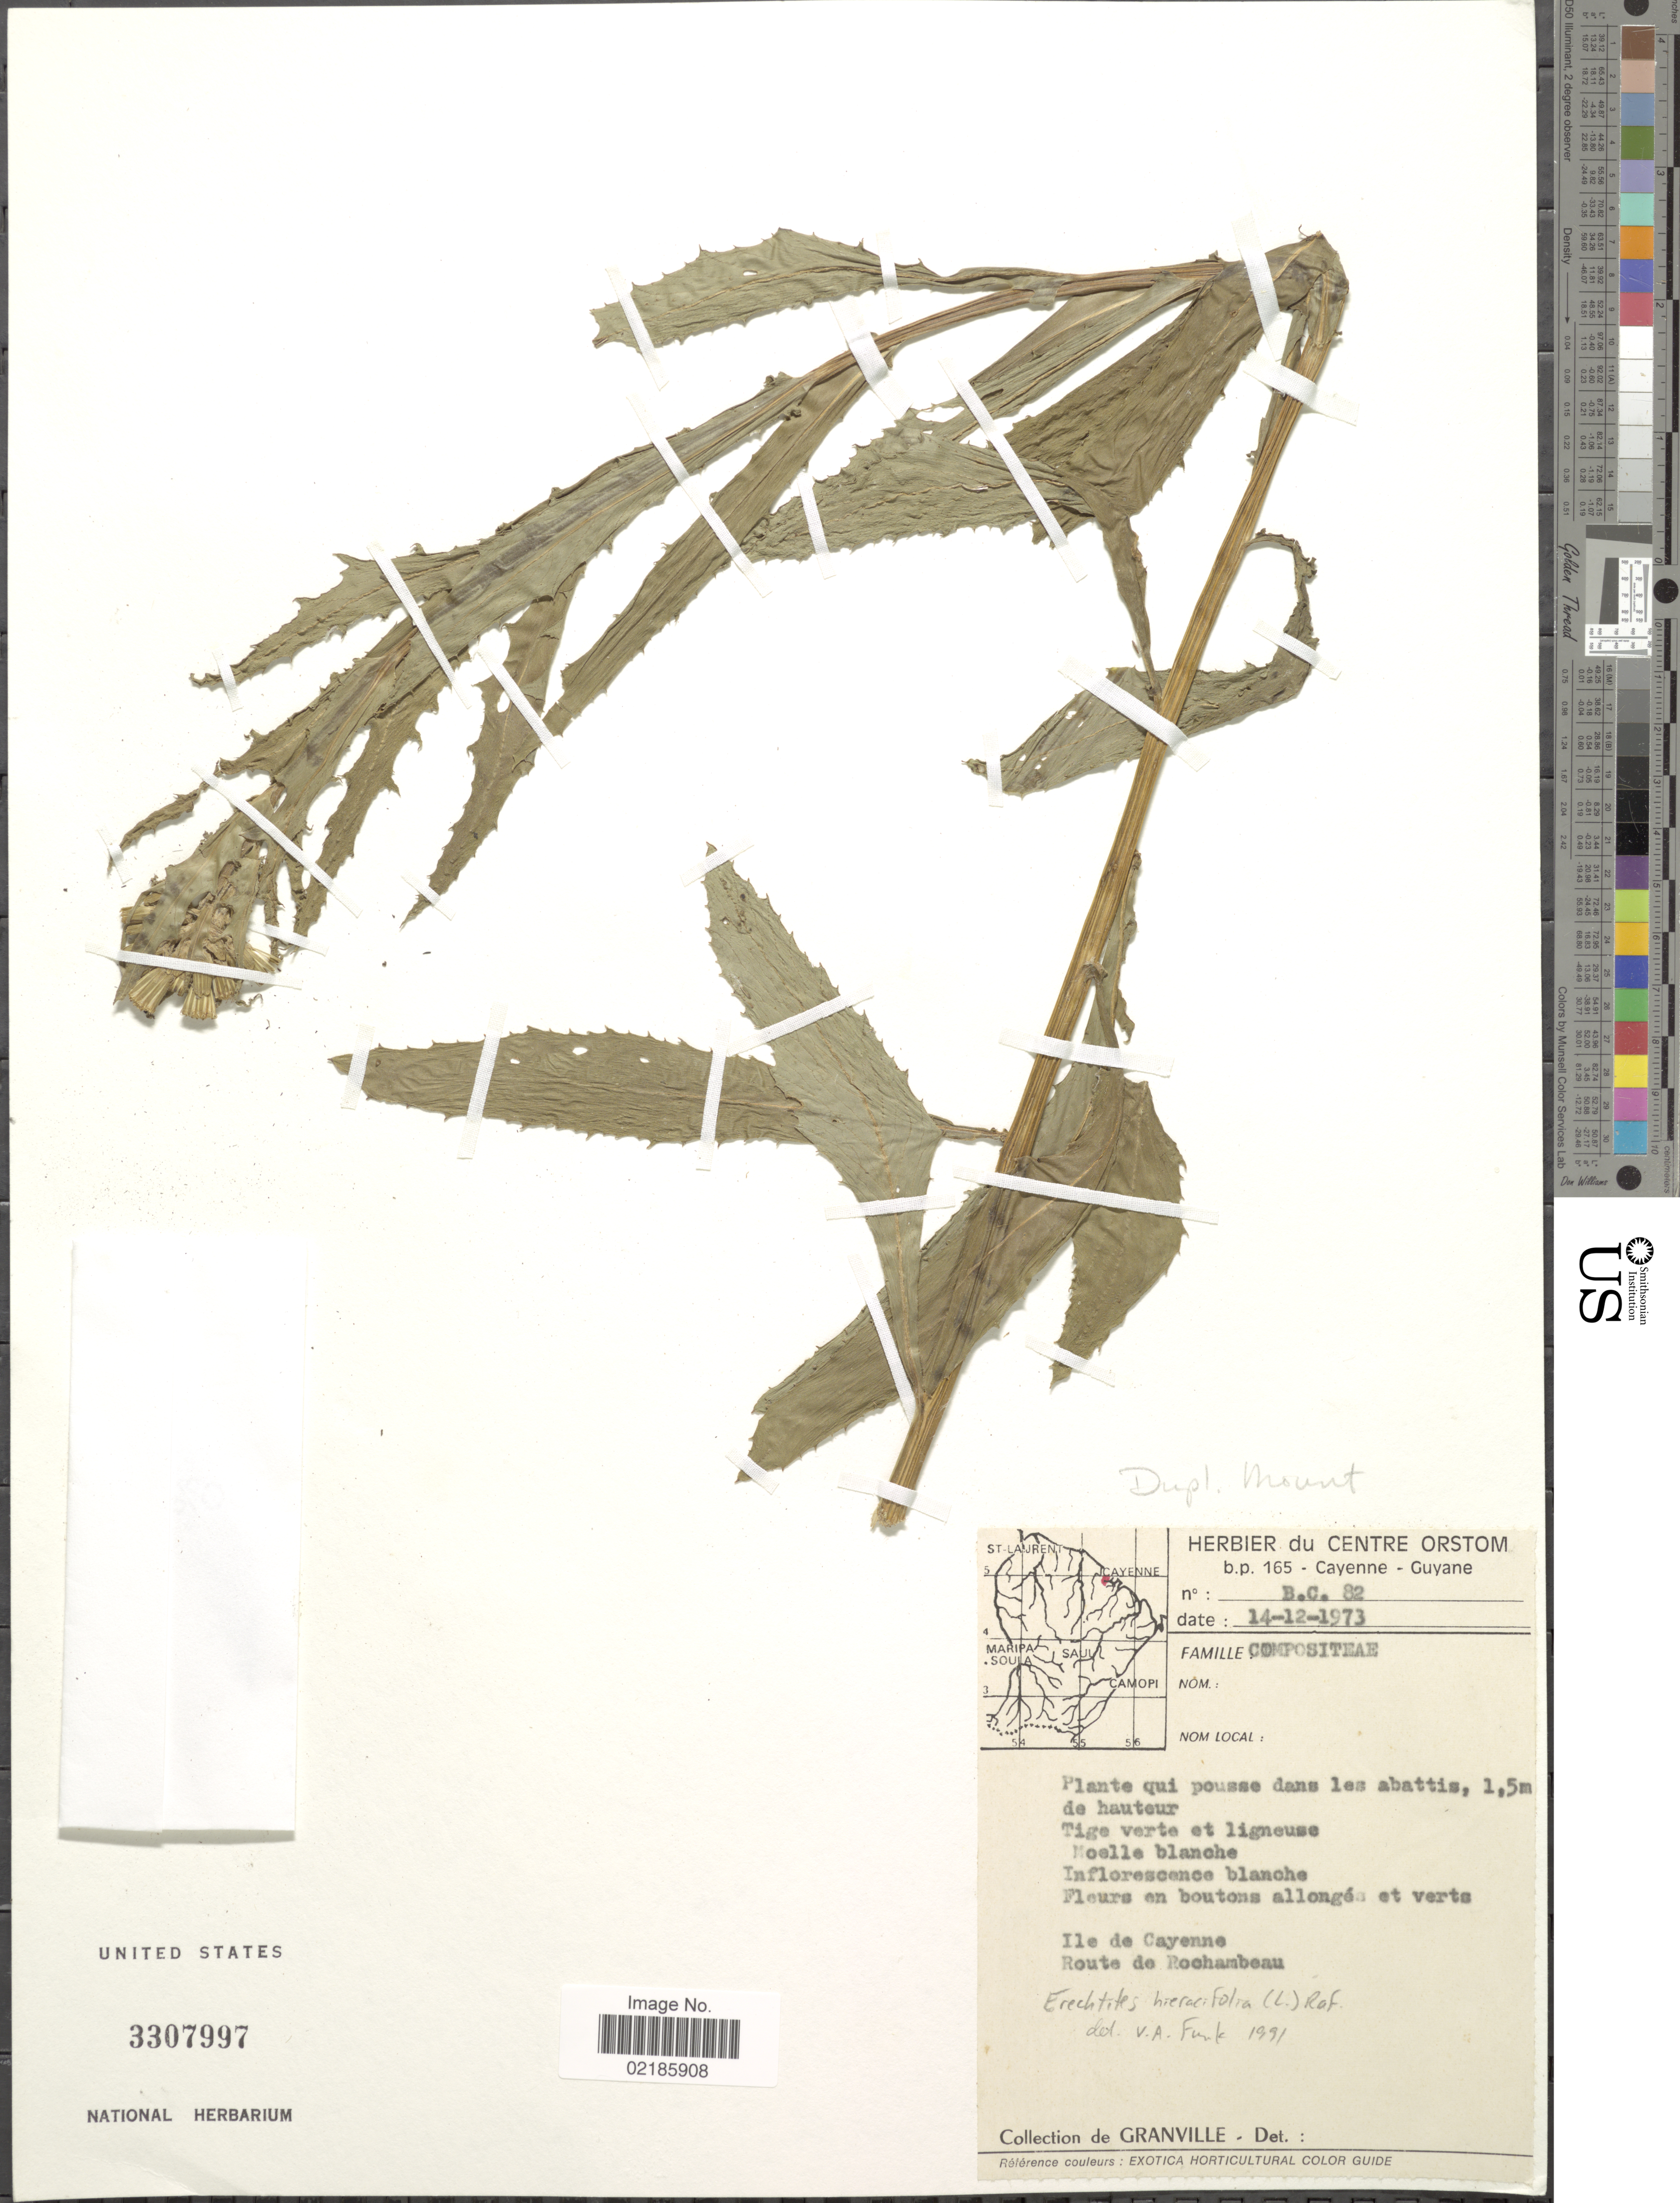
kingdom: Plantae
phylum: Tracheophyta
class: Magnoliopsida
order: Asterales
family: Asteraceae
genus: Erechtites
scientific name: Erechtites hieraciifolius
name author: (L.) Raf. ex DC.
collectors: J.-J. de Granville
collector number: B.C. 82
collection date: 1973-12-14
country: French Guiana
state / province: Cayenne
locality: Route de Rochambeau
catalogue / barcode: US 3307997